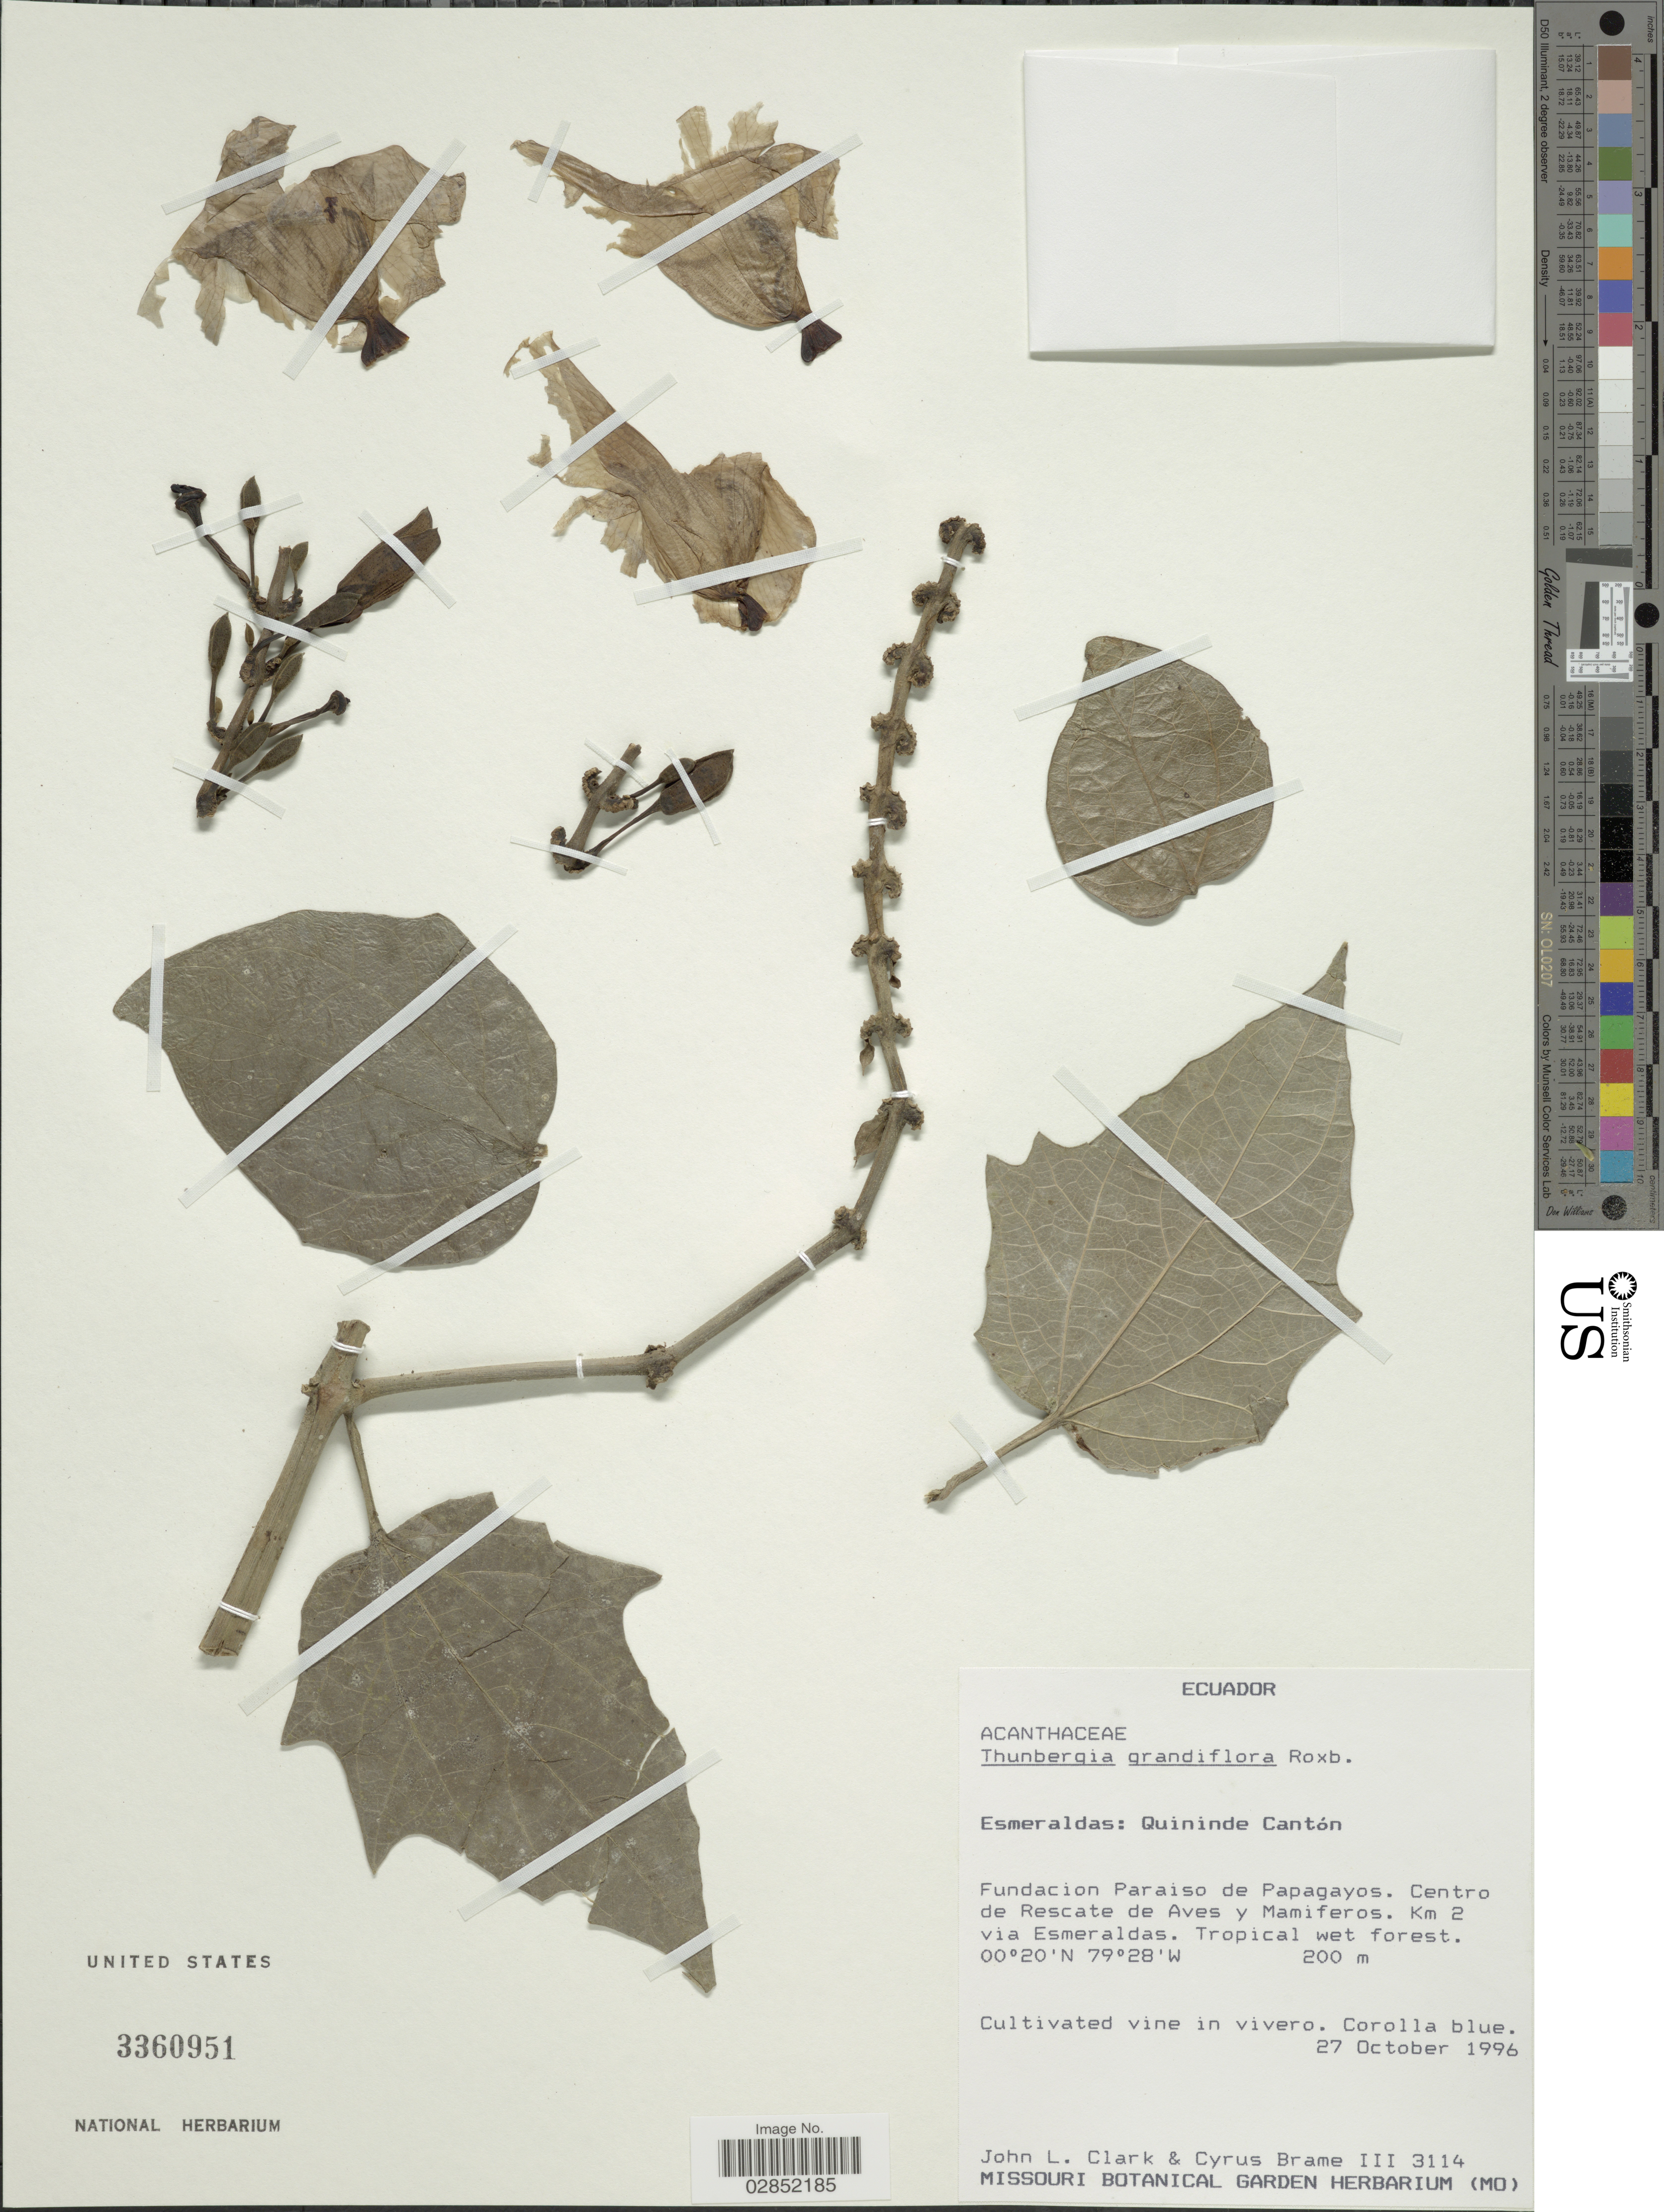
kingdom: Plantae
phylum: Tracheophyta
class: Magnoliopsida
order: Lamiales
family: Acanthaceae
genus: Thunbergia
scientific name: Thunbergia grandiflora 'Alba'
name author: (Roxb. ex Rottler) Roxb.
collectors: J. L. Clark & C. Brame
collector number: III3114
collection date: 1996-10-27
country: Ecuador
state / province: Esmeraldas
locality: Quininde Cantón. Fundacion Paraiso de Papagayos. Centro de Rescate de Aves y Mamiferos. Km 2 via Esmeraldas.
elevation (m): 200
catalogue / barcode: US 3360951